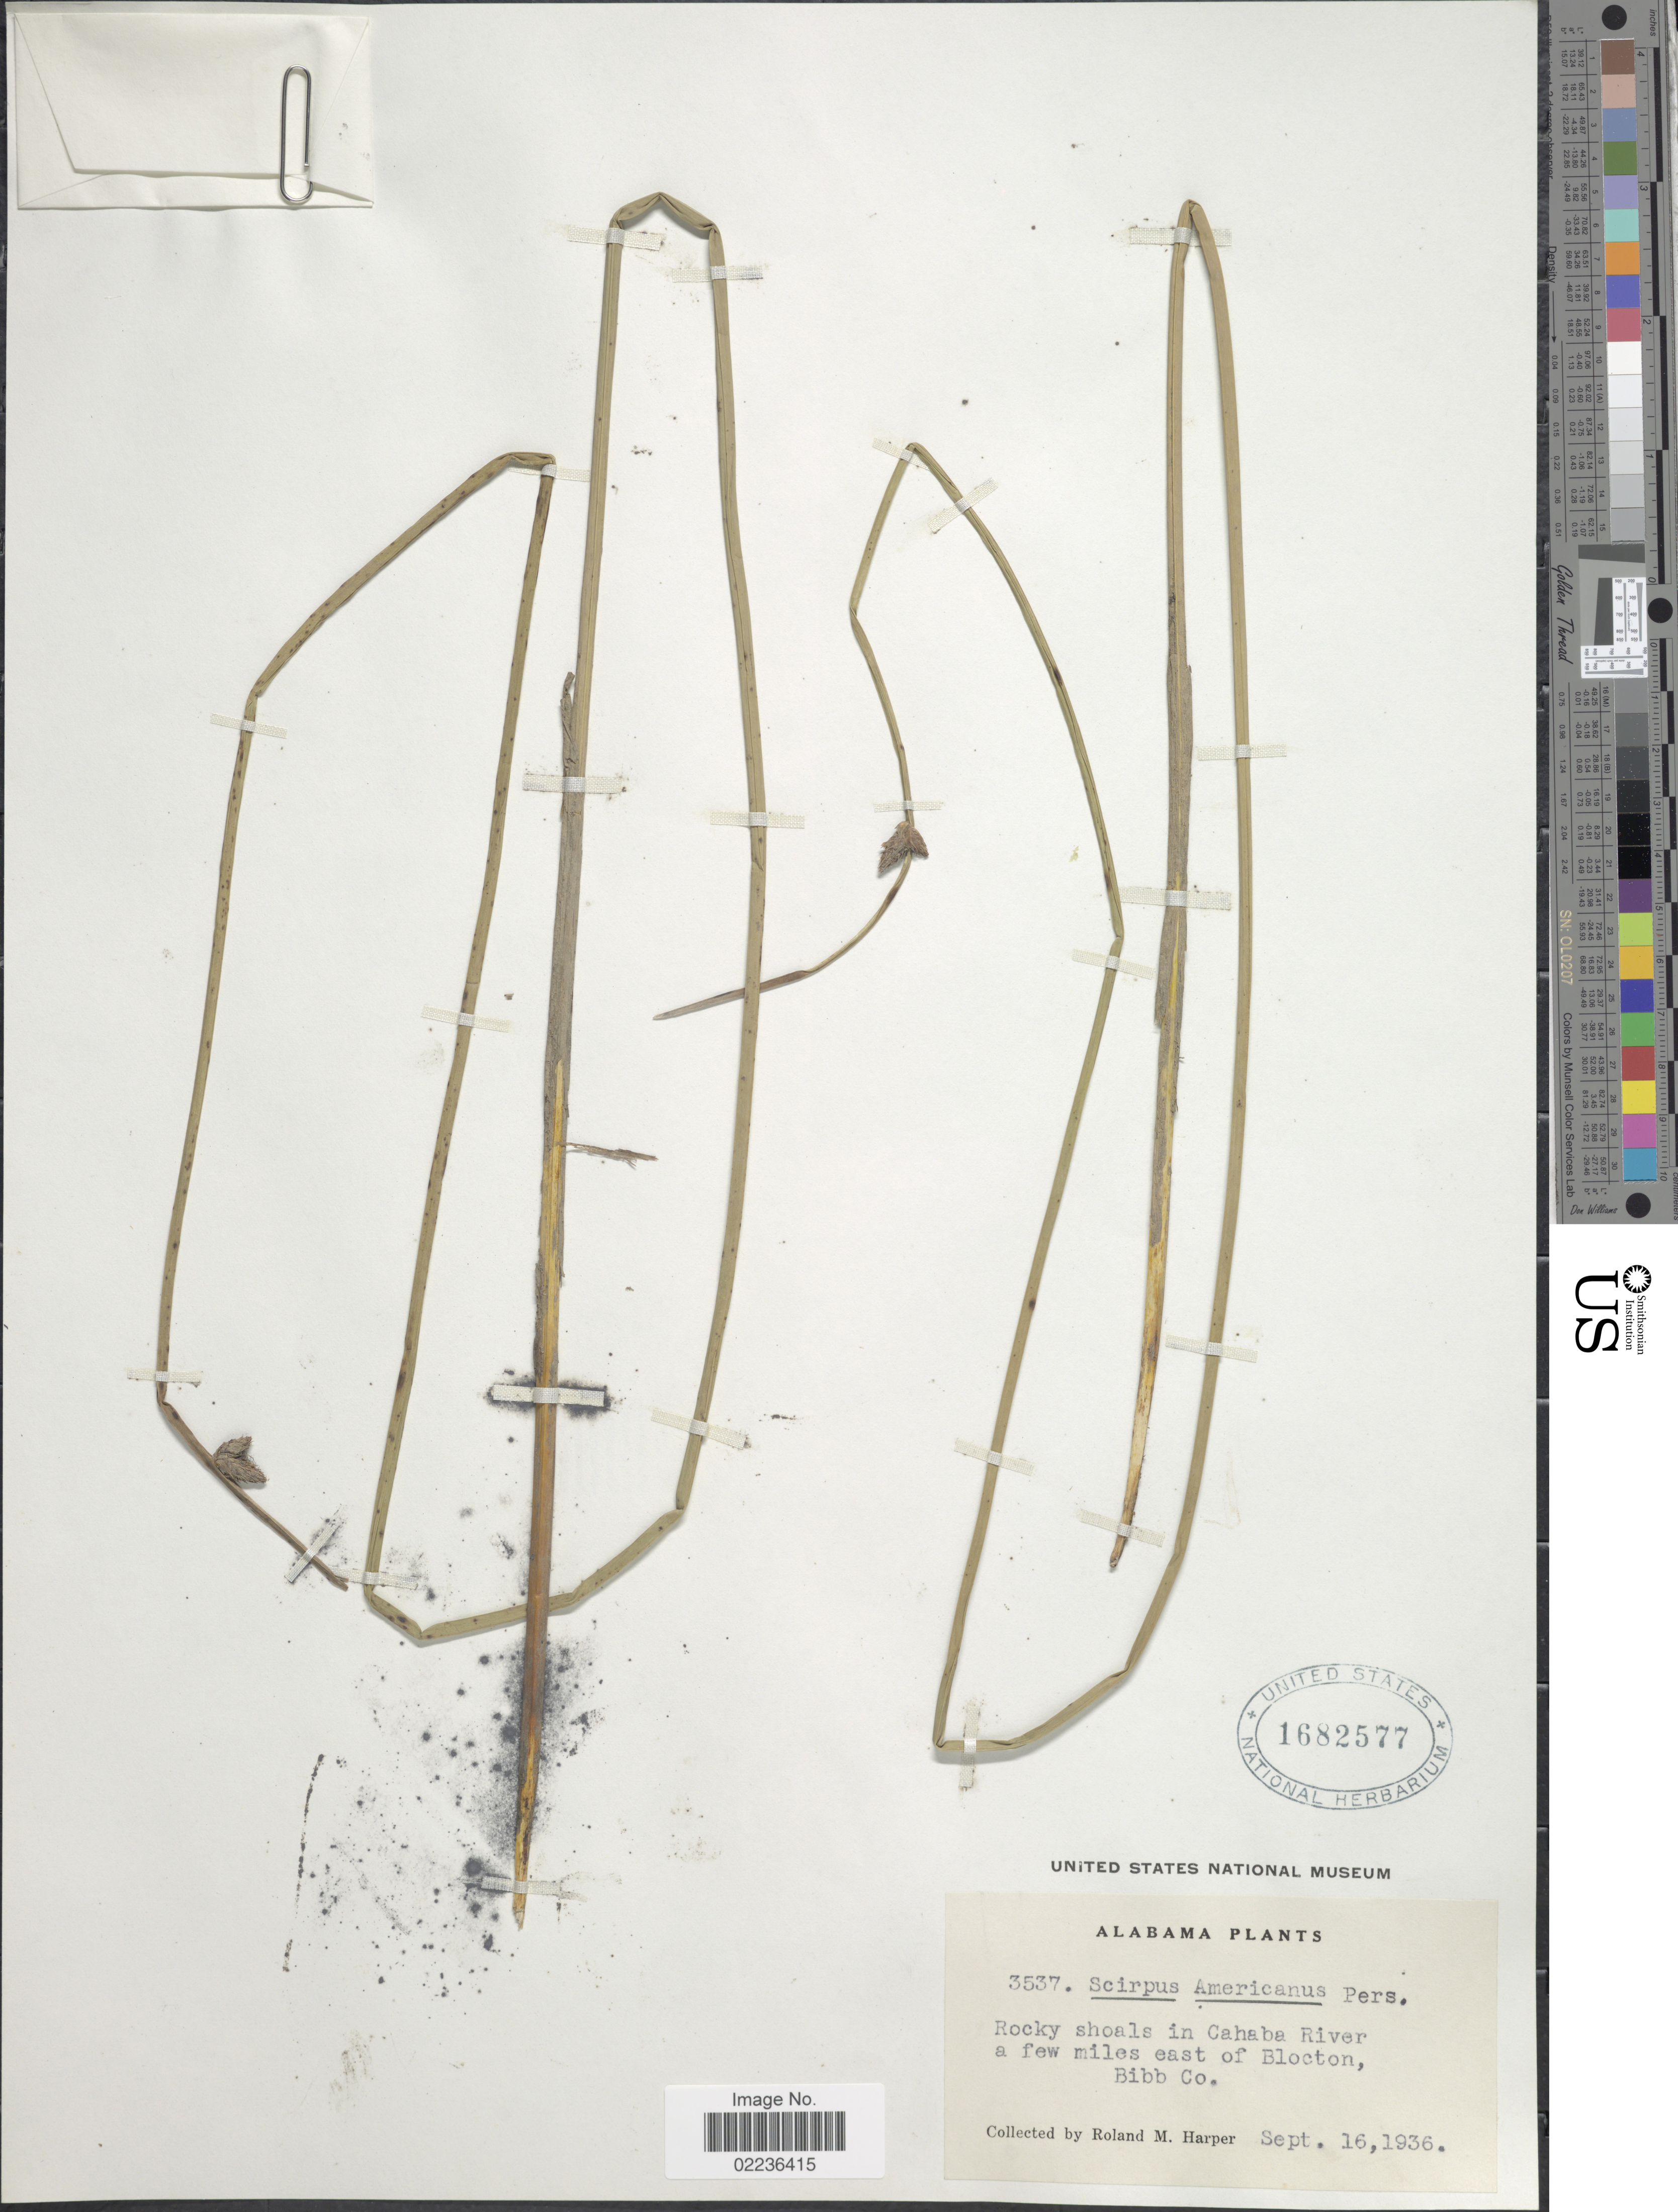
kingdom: Plantae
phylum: Tracheophyta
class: Liliopsida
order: Poales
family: Cyperaceae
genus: Schoenoplectus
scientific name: Schoenoplectus pungens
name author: (Vahl) Palla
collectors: R. M. Harper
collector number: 3537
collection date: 1936-09-16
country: United States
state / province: Alabama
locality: Rocky shoals in Cahaba River a few miles east of Blocton, Bibb Co.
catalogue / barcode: US 1682577